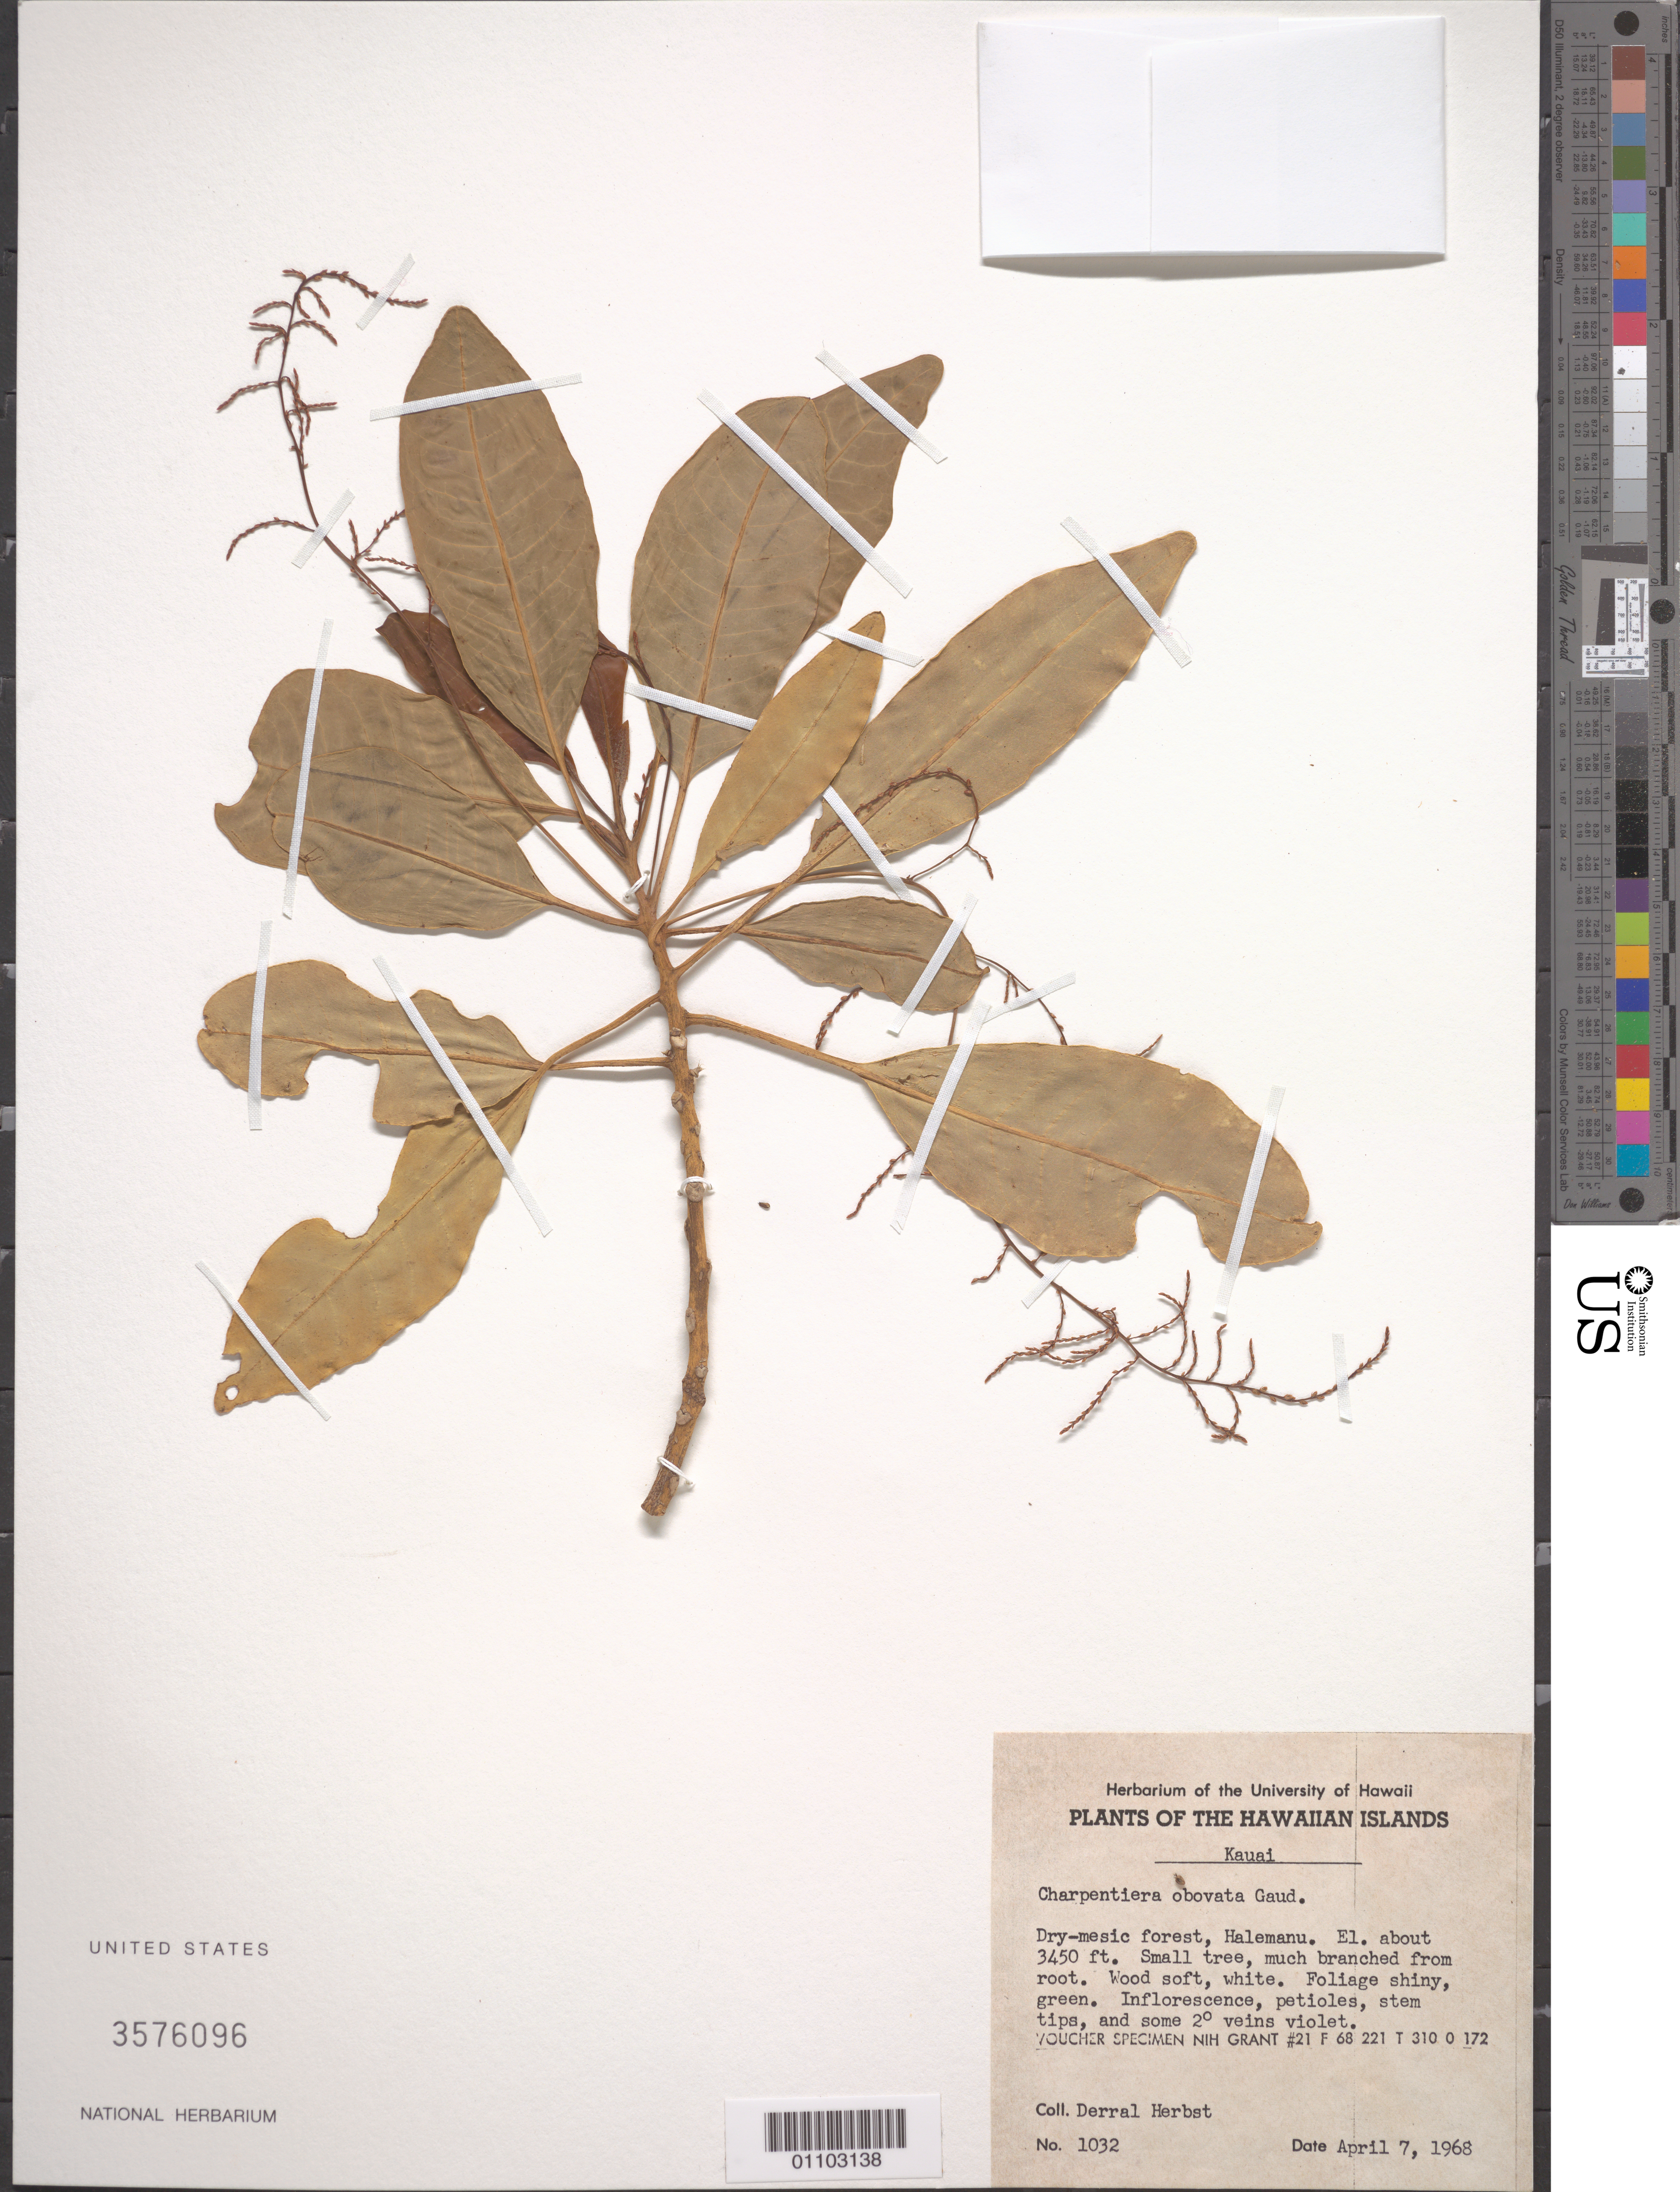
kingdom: Plantae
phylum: Tracheophyta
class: Magnoliopsida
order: Caryophyllales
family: Amaranthaceae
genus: Charpentiera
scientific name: Charpentiera obovata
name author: Gaudich.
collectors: D. R. Herbst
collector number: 1032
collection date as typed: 7 Apr 1968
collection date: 1968-04-07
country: United States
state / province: Hawaii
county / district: Kauai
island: Kaua'i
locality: Halemanu.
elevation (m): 1052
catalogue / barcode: US 3576096